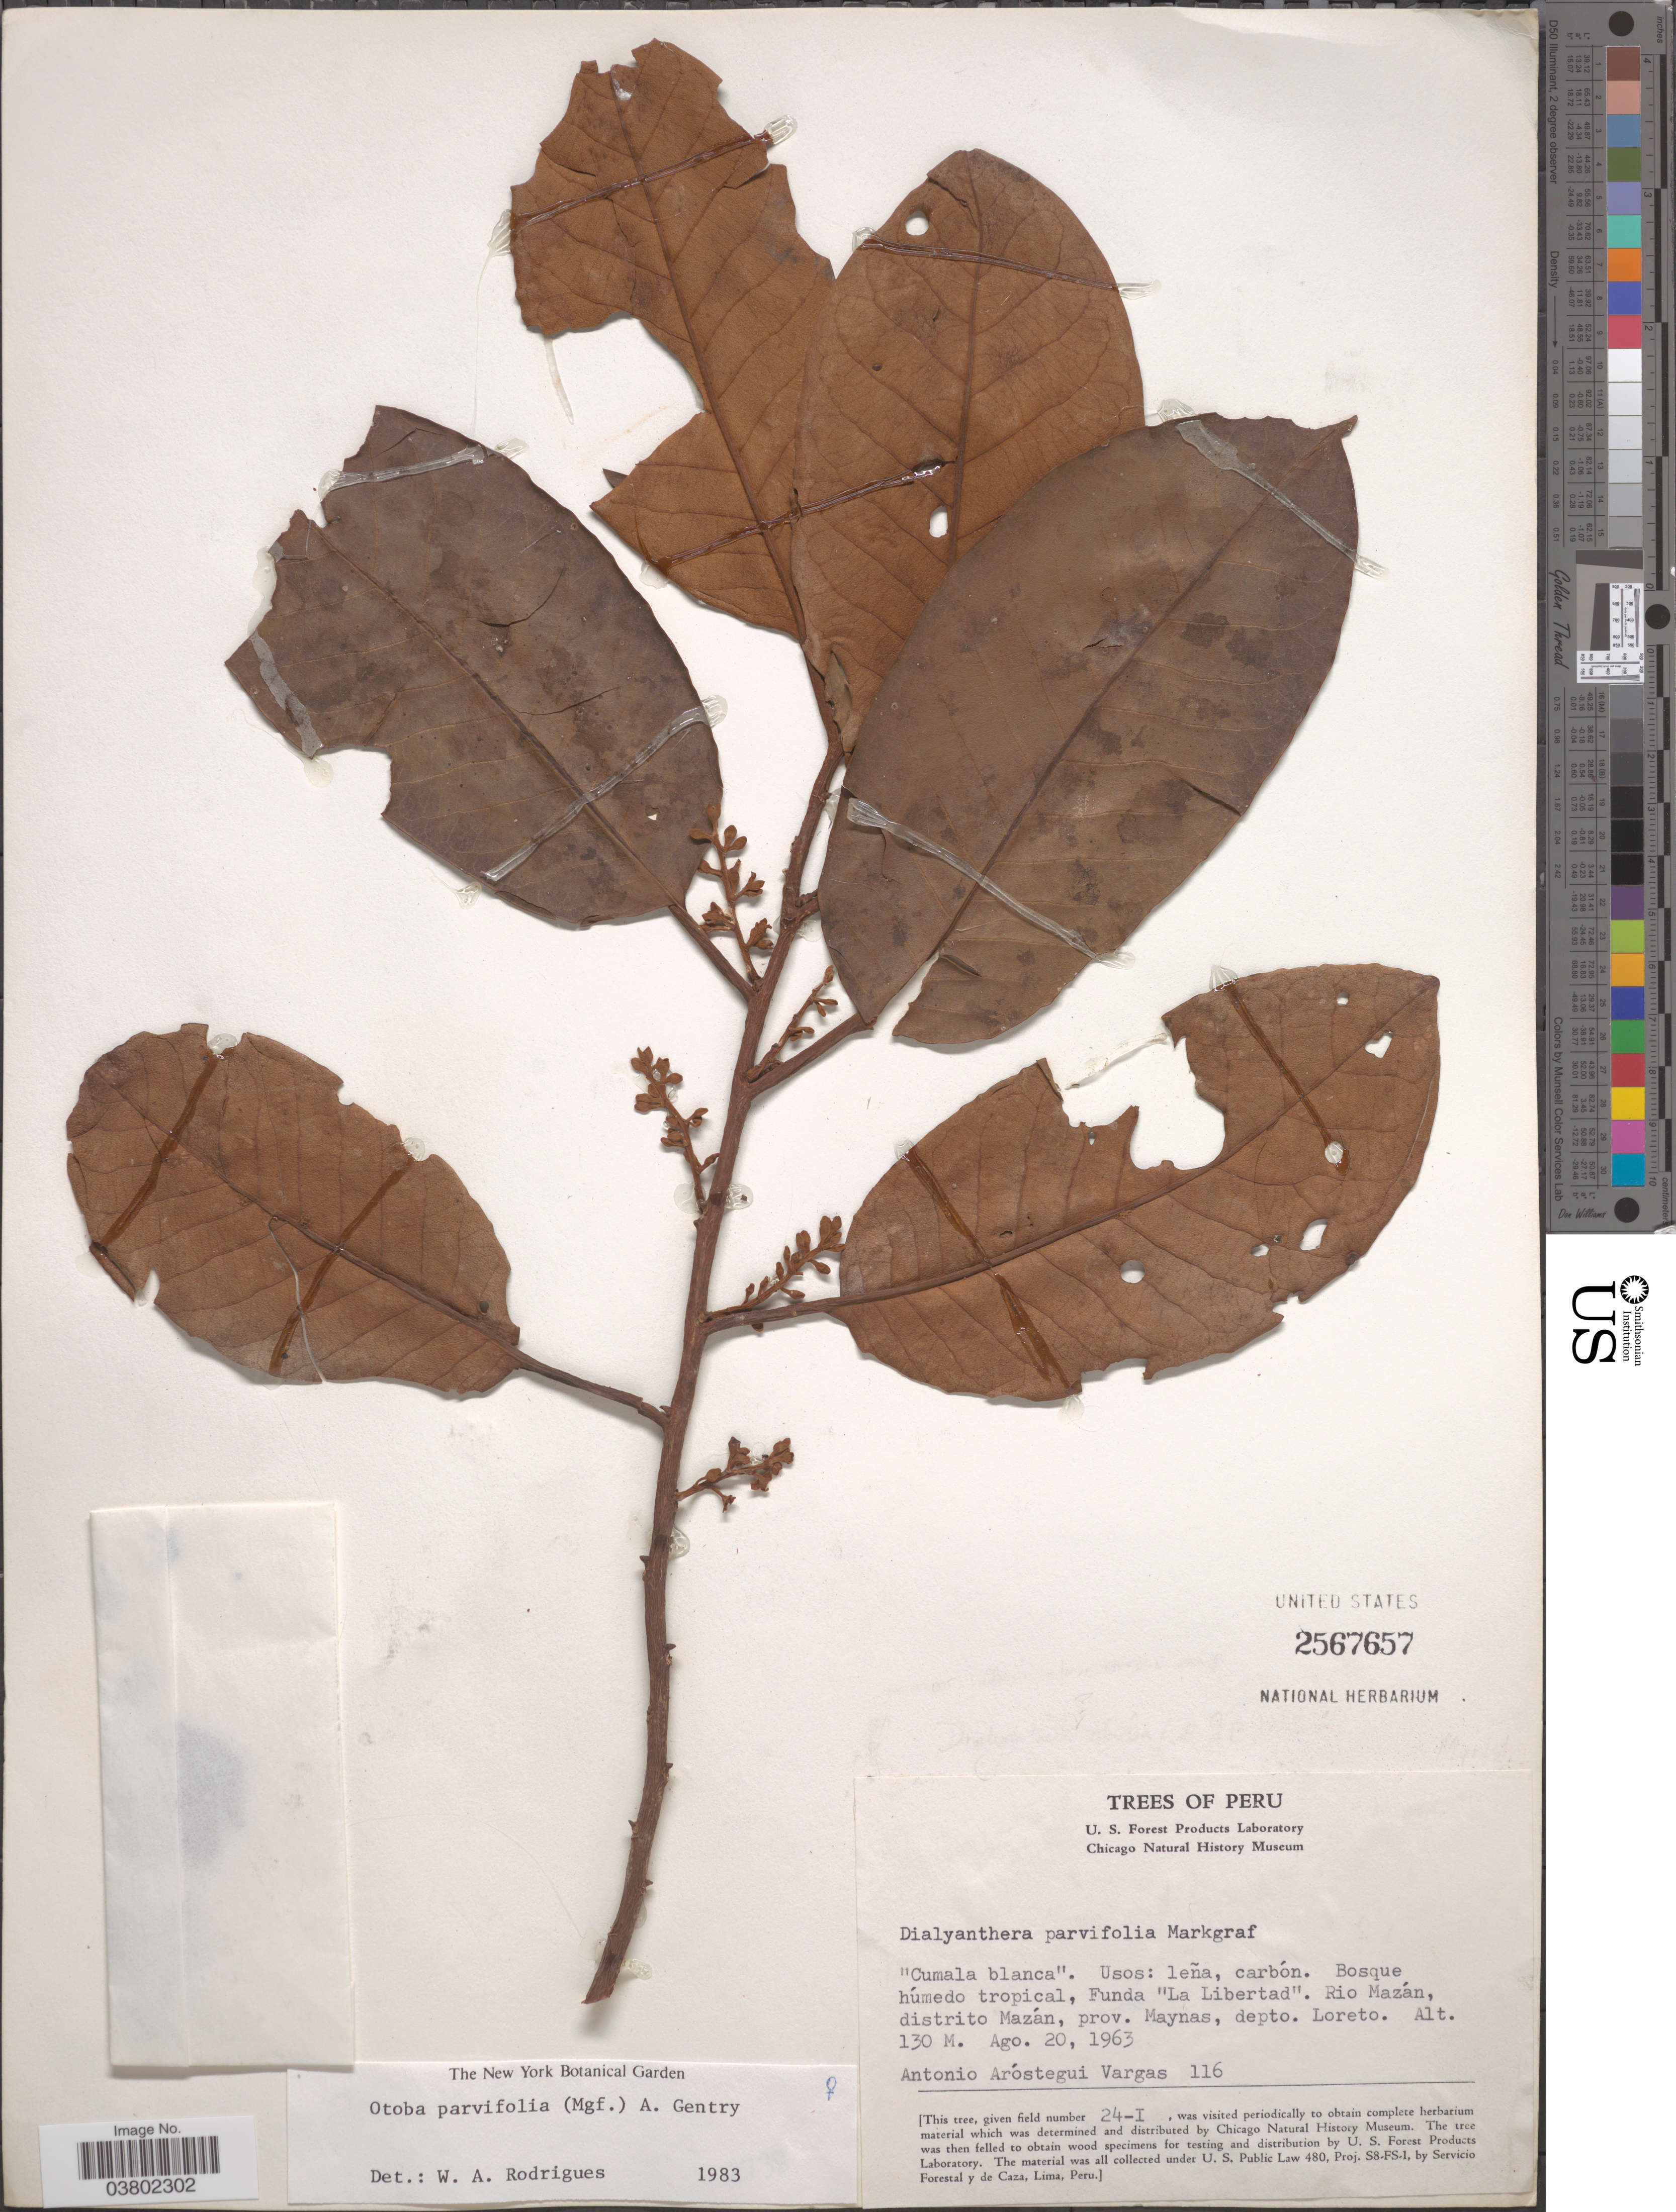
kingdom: Plantae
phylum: Tracheophyta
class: Magnoliopsida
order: Magnoliales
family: Myristicaceae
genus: Otoba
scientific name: Otoba parvifolia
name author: (Markgr.) A.H. Gentry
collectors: A. Aróstegui V.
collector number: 116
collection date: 1963-08-20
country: Peru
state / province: Loreto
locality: Funda "La Libertad". Rio Mazán, distrito Mazán, prov. Maynas, depto. Loreto.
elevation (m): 130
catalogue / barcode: US 2567657